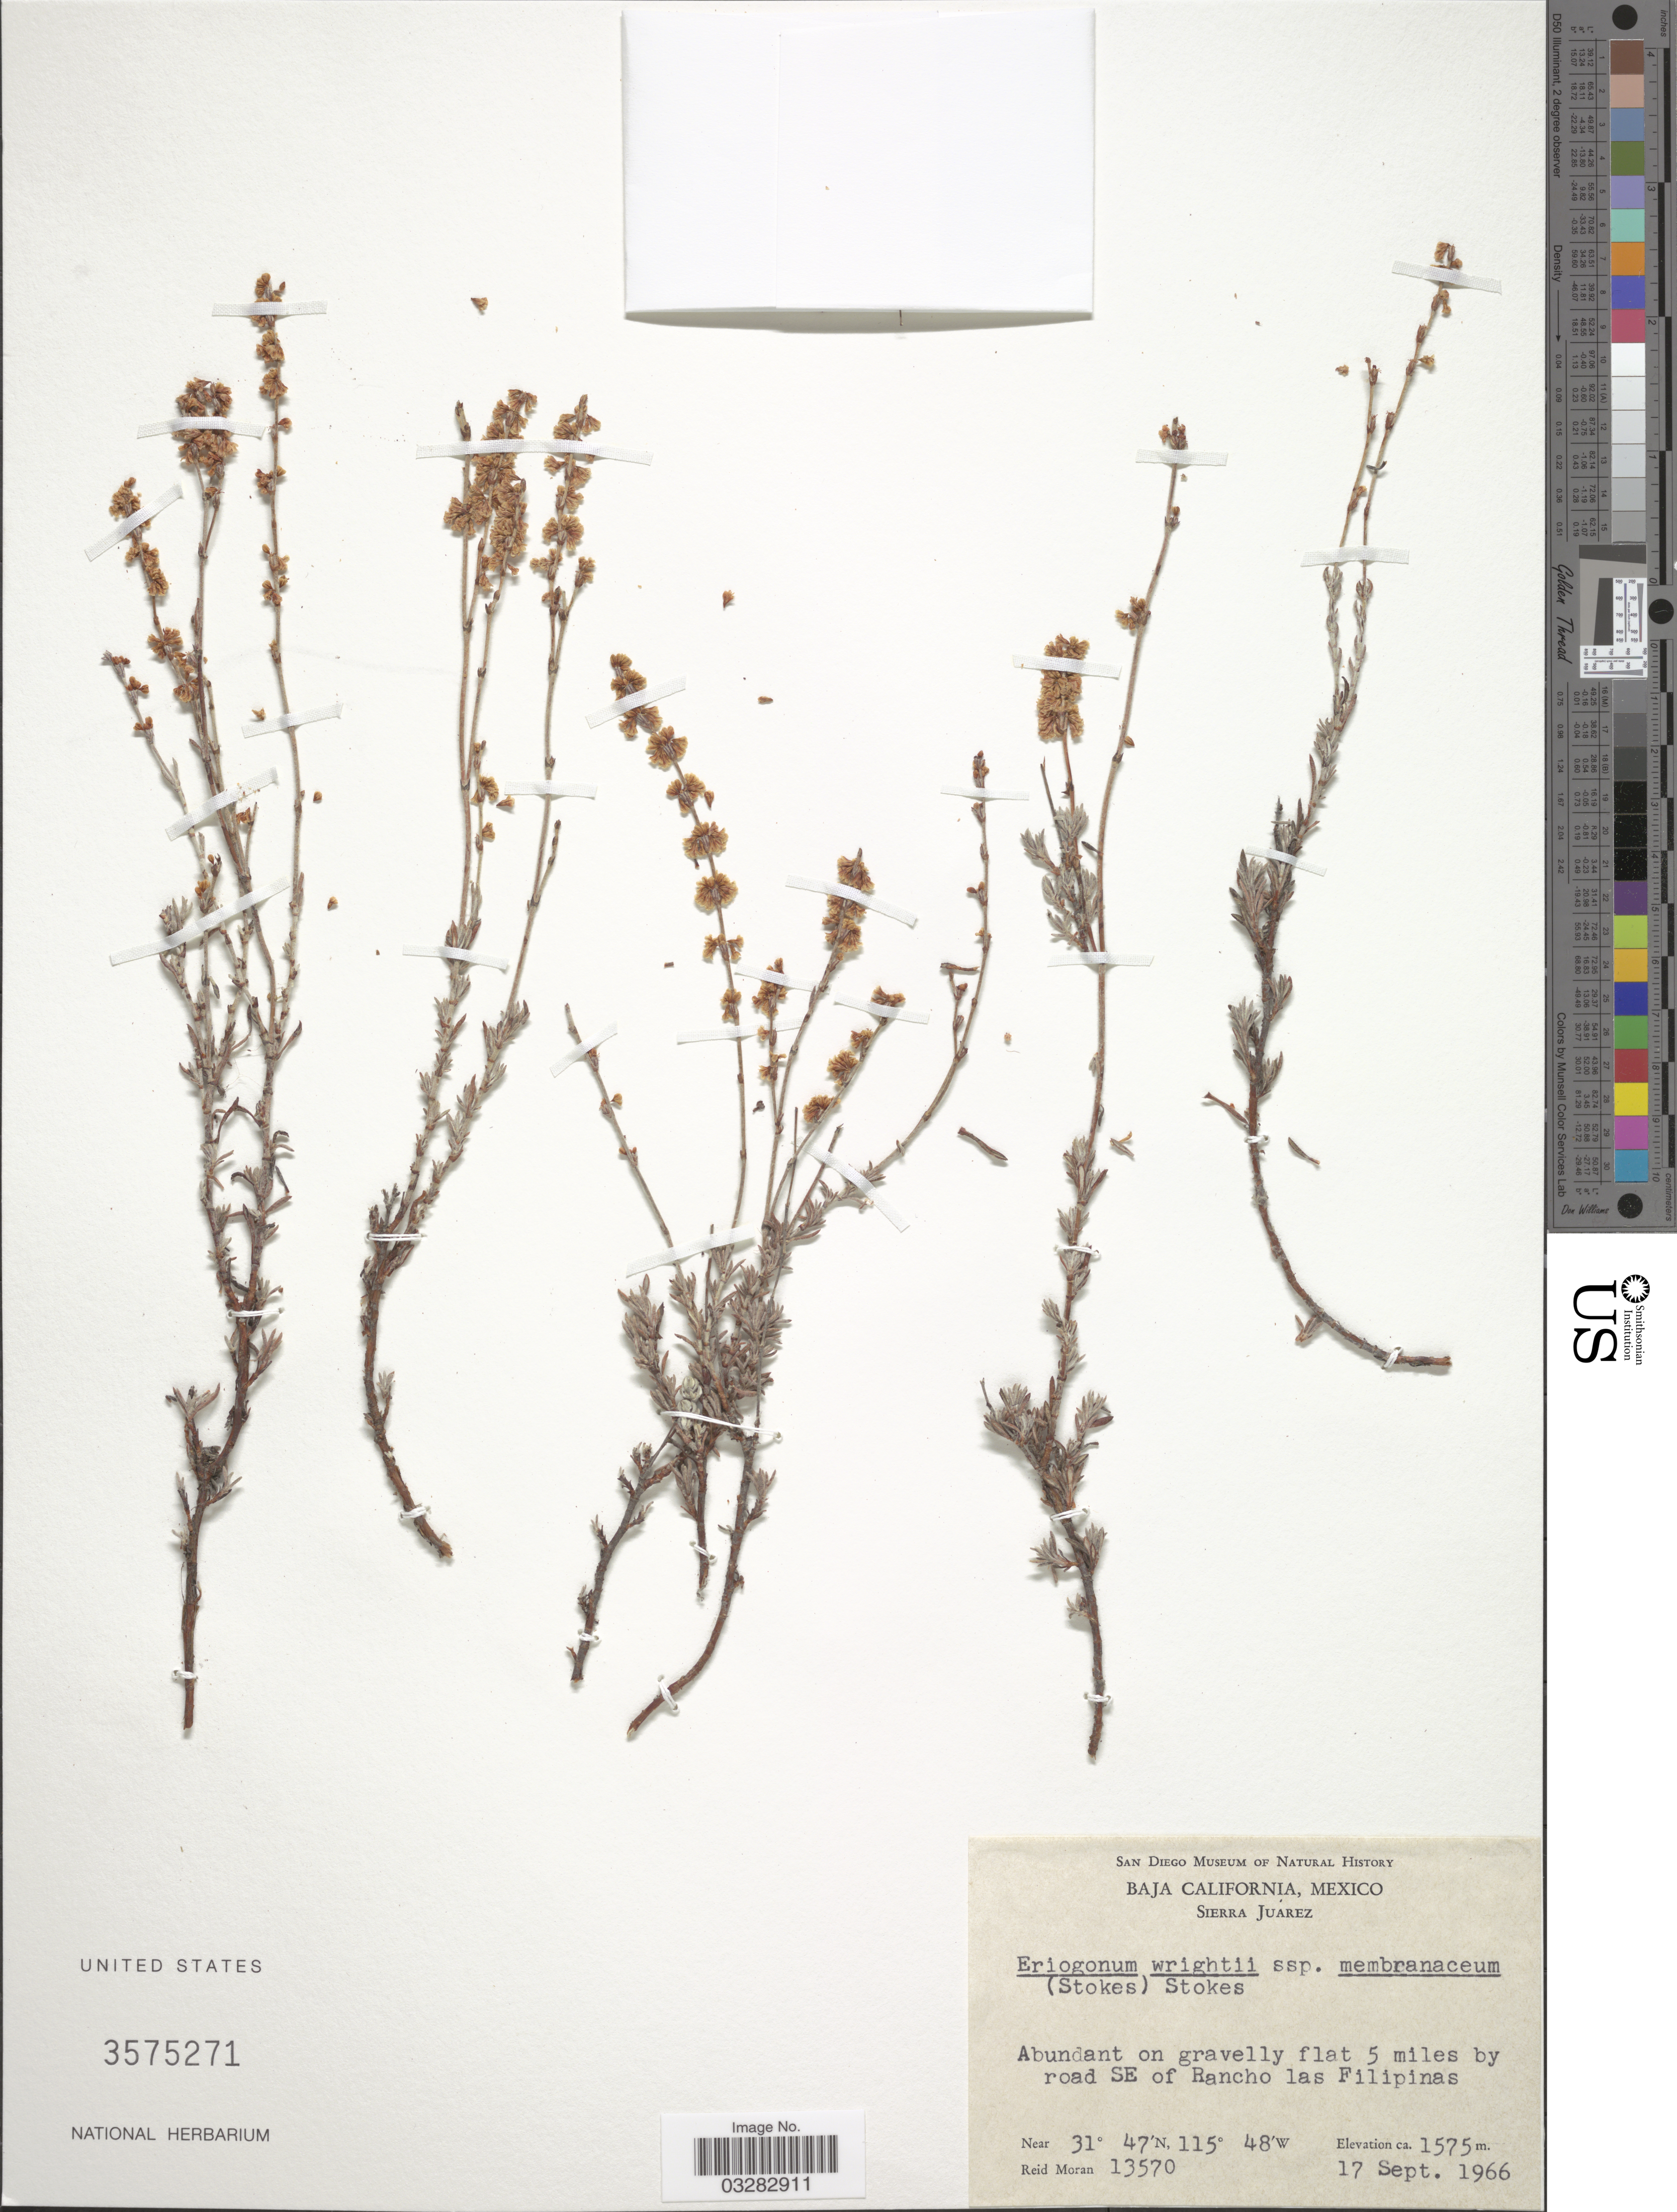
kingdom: Plantae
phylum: Tracheophyta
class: Magnoliopsida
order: Caryophyllales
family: Polygonaceae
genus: Eriogonum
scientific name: Eriogonum wrightii var. membranaceum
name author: S. Stokes ex Jeps.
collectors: R. Moran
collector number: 13570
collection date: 1966-09-17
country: Mexico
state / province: Baja California Norte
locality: Sierra Juarez. Abundant on gravelly flat 5 miles by road SE of Rancho las Filipinas.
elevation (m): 1575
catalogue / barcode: US 3575271